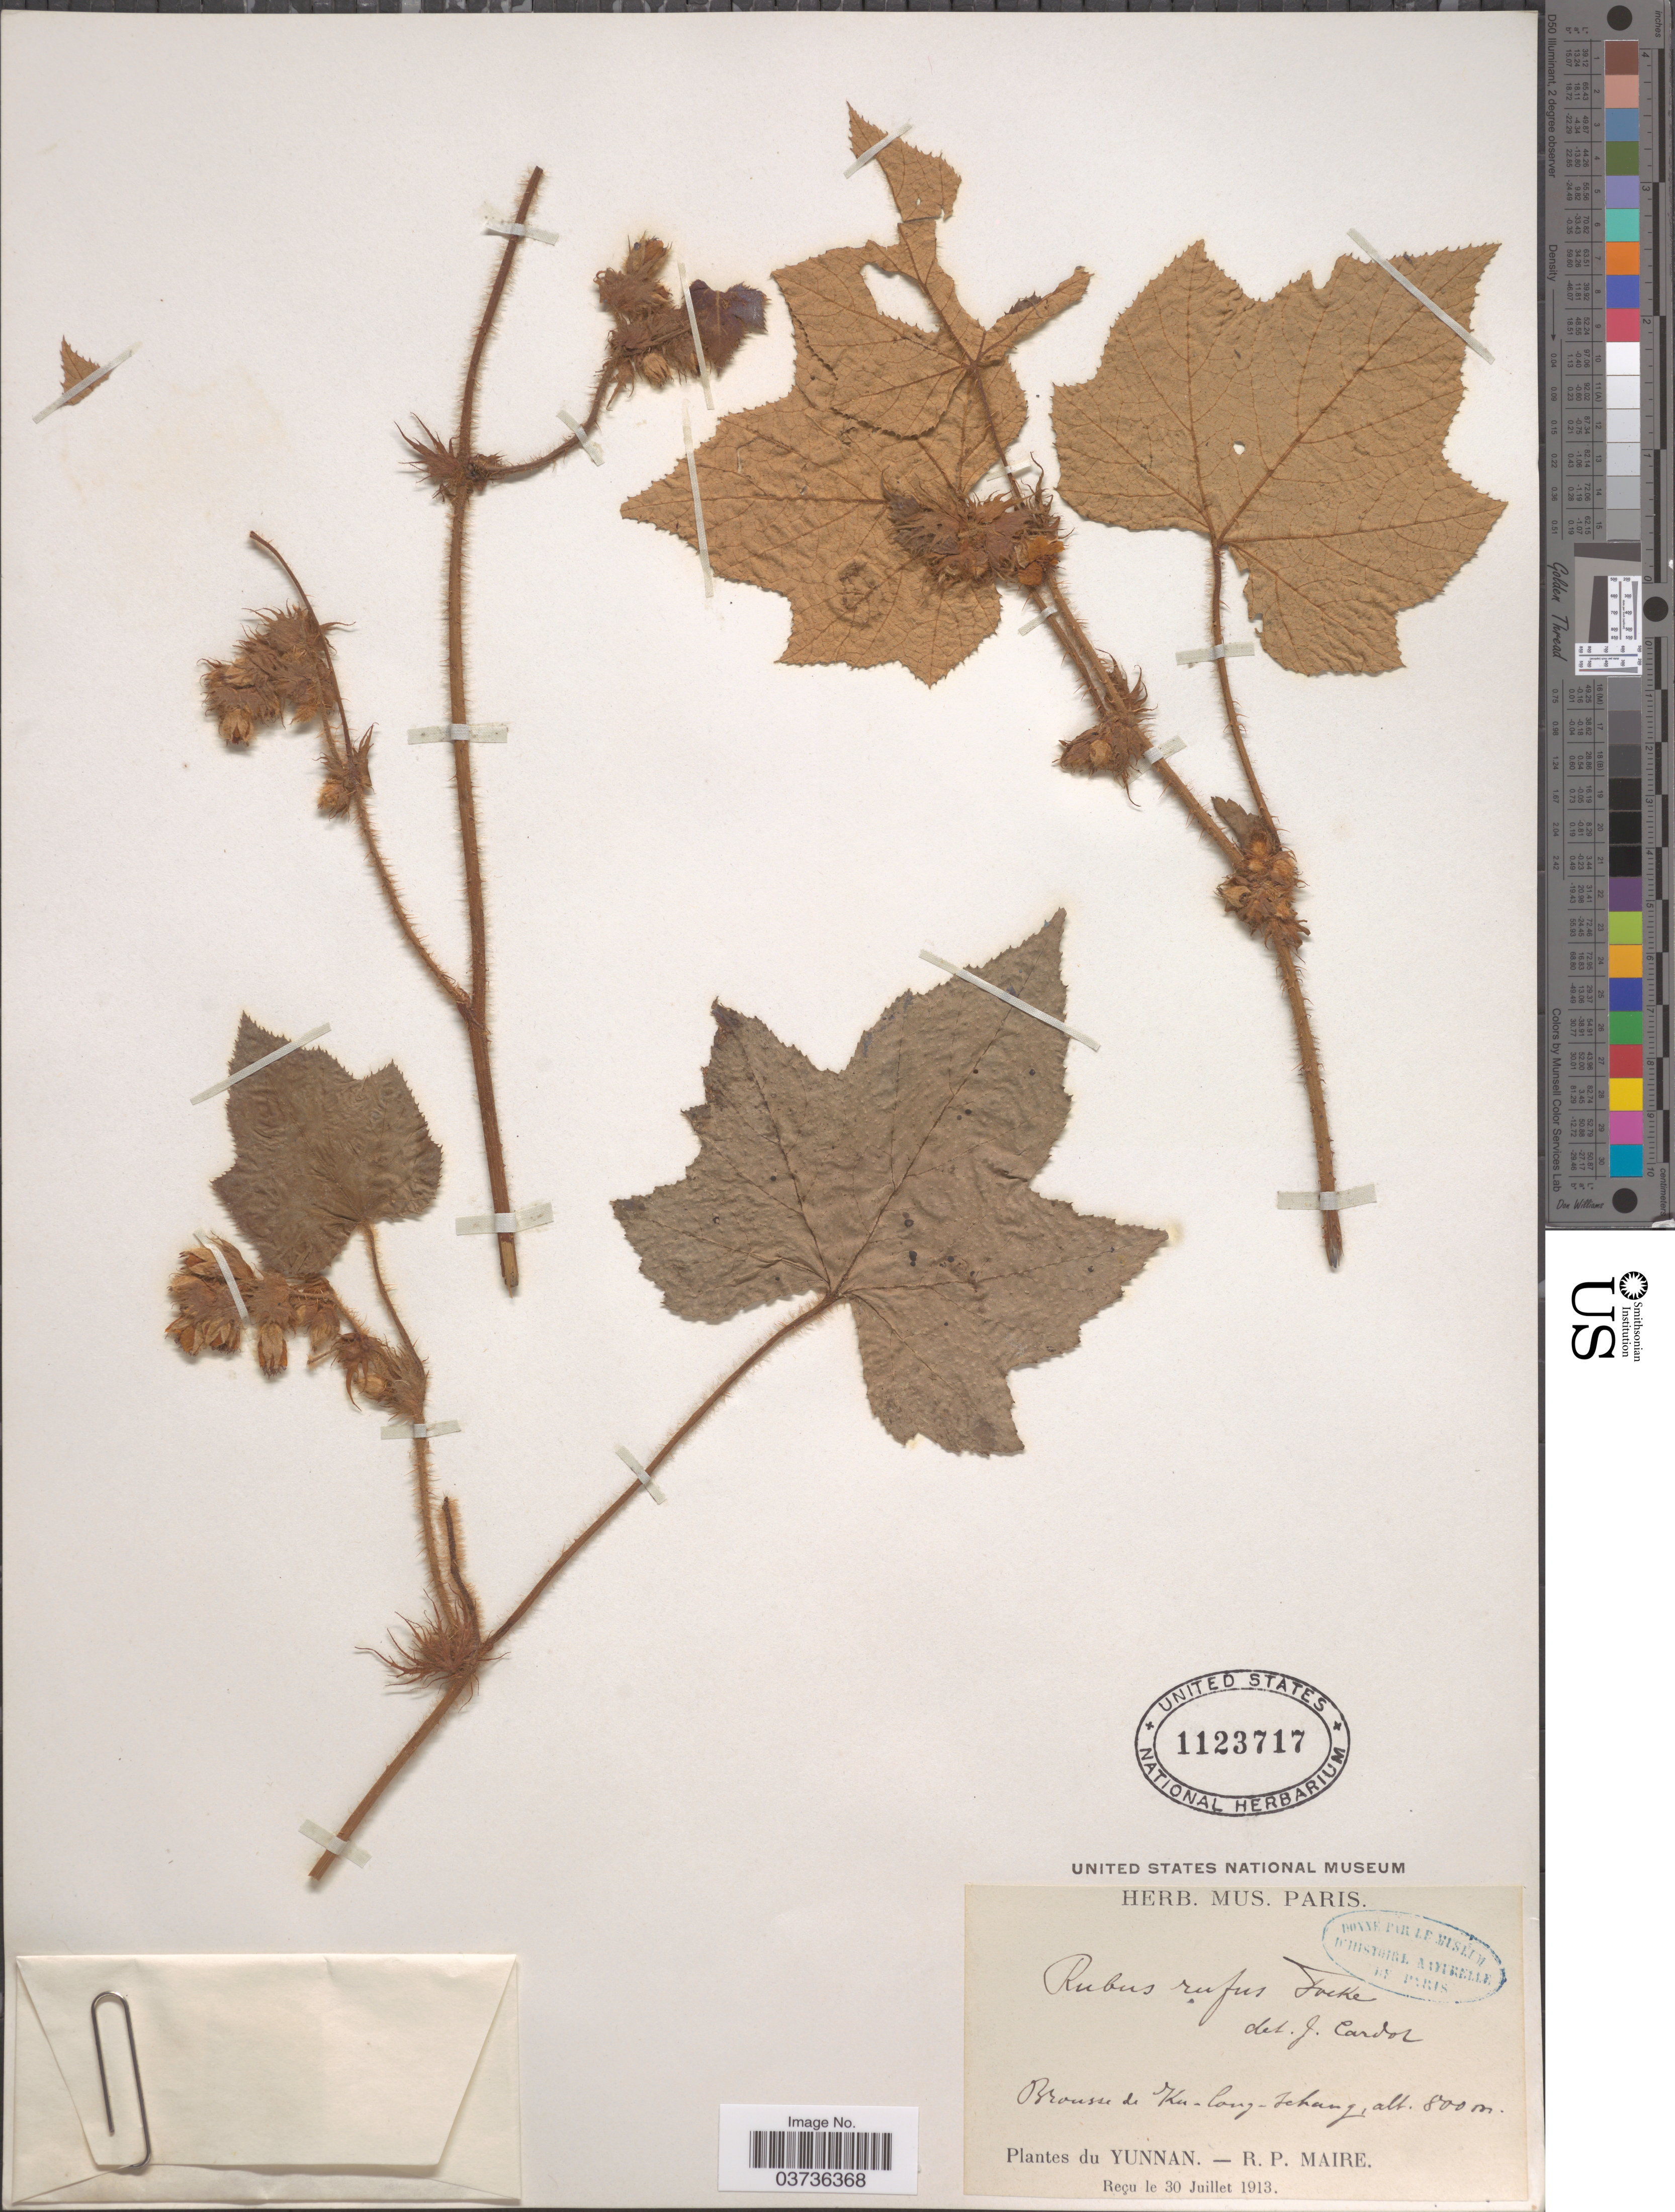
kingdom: Plantae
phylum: Tracheophyta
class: Magnoliopsida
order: Rosales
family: Rosaceae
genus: Rubus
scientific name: Rubus rufus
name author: Focke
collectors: R.-P. Maire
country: China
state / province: Yunnan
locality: Brousse de Ku-long-Tchang.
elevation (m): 800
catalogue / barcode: US 1123717